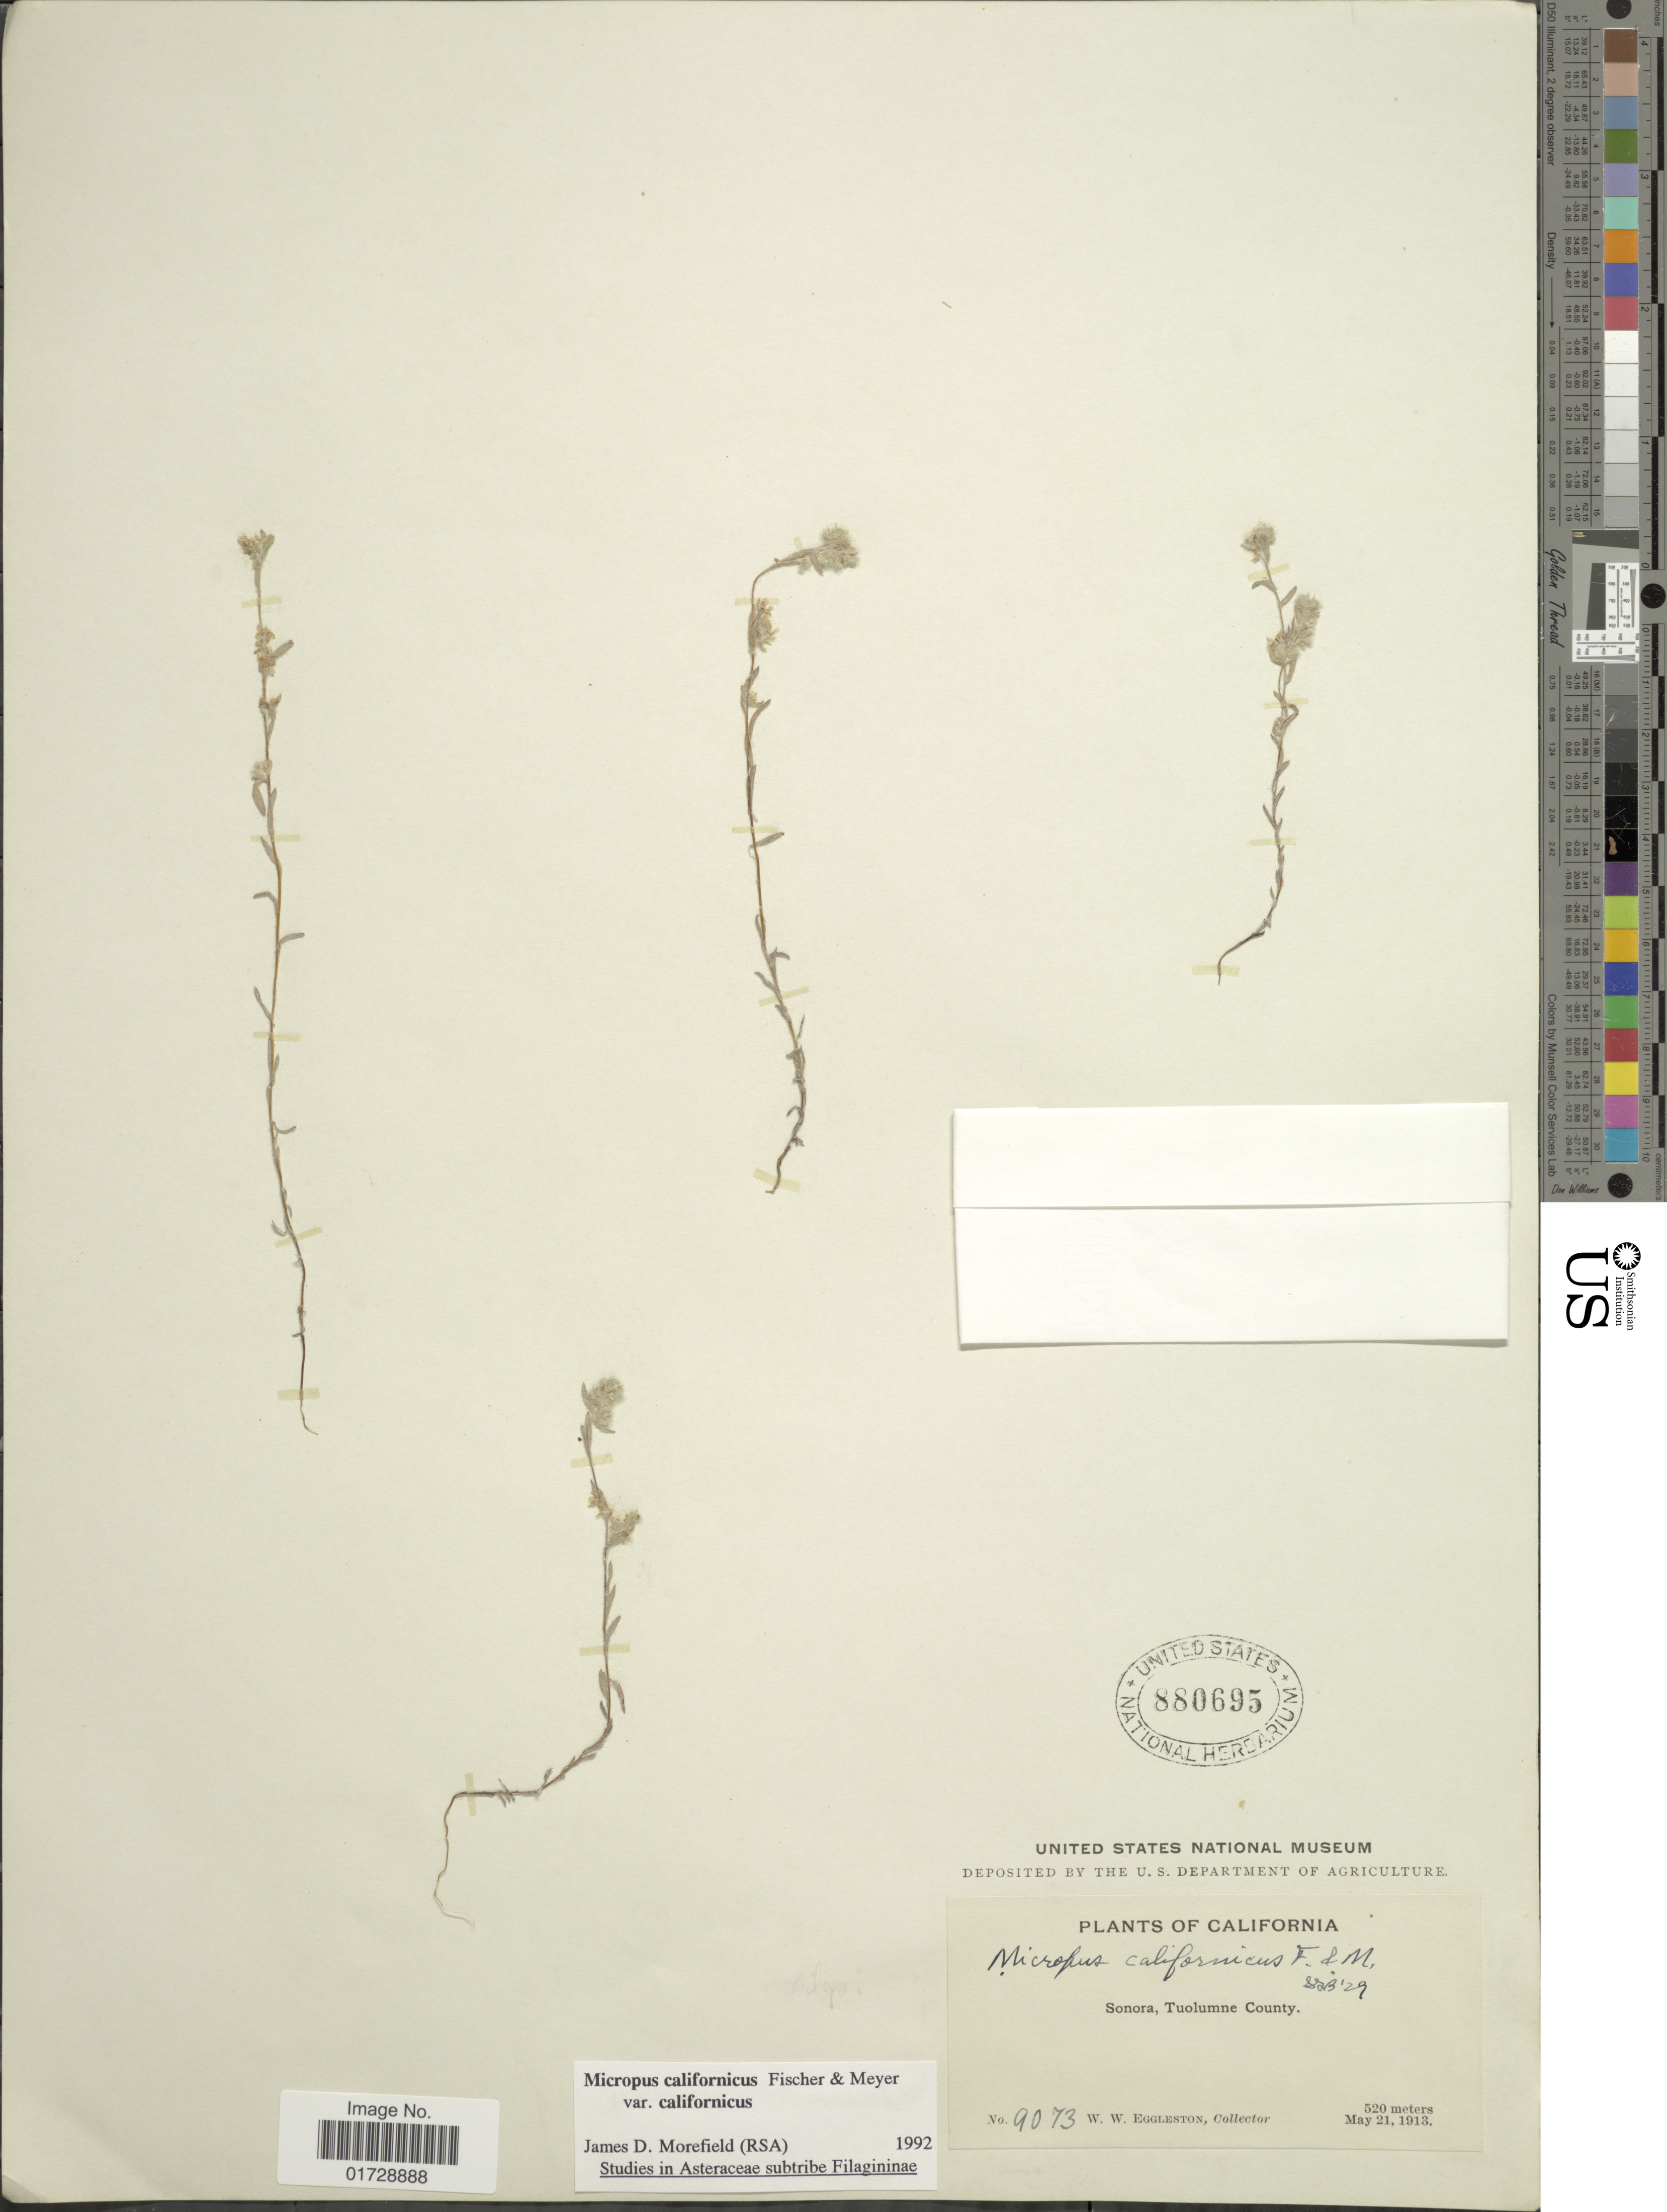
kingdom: Plantae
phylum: Tracheophyta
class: Magnoliopsida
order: Asterales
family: Asteraceae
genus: Micropus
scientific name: Micropus californicus var. californicus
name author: Fisch. & C.A. Mey.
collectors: W. W. Eggleston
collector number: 9073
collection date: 1913-05-21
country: United States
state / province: California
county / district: Tuolumne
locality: Sonora, Tuolumne County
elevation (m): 520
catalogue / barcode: US 880695